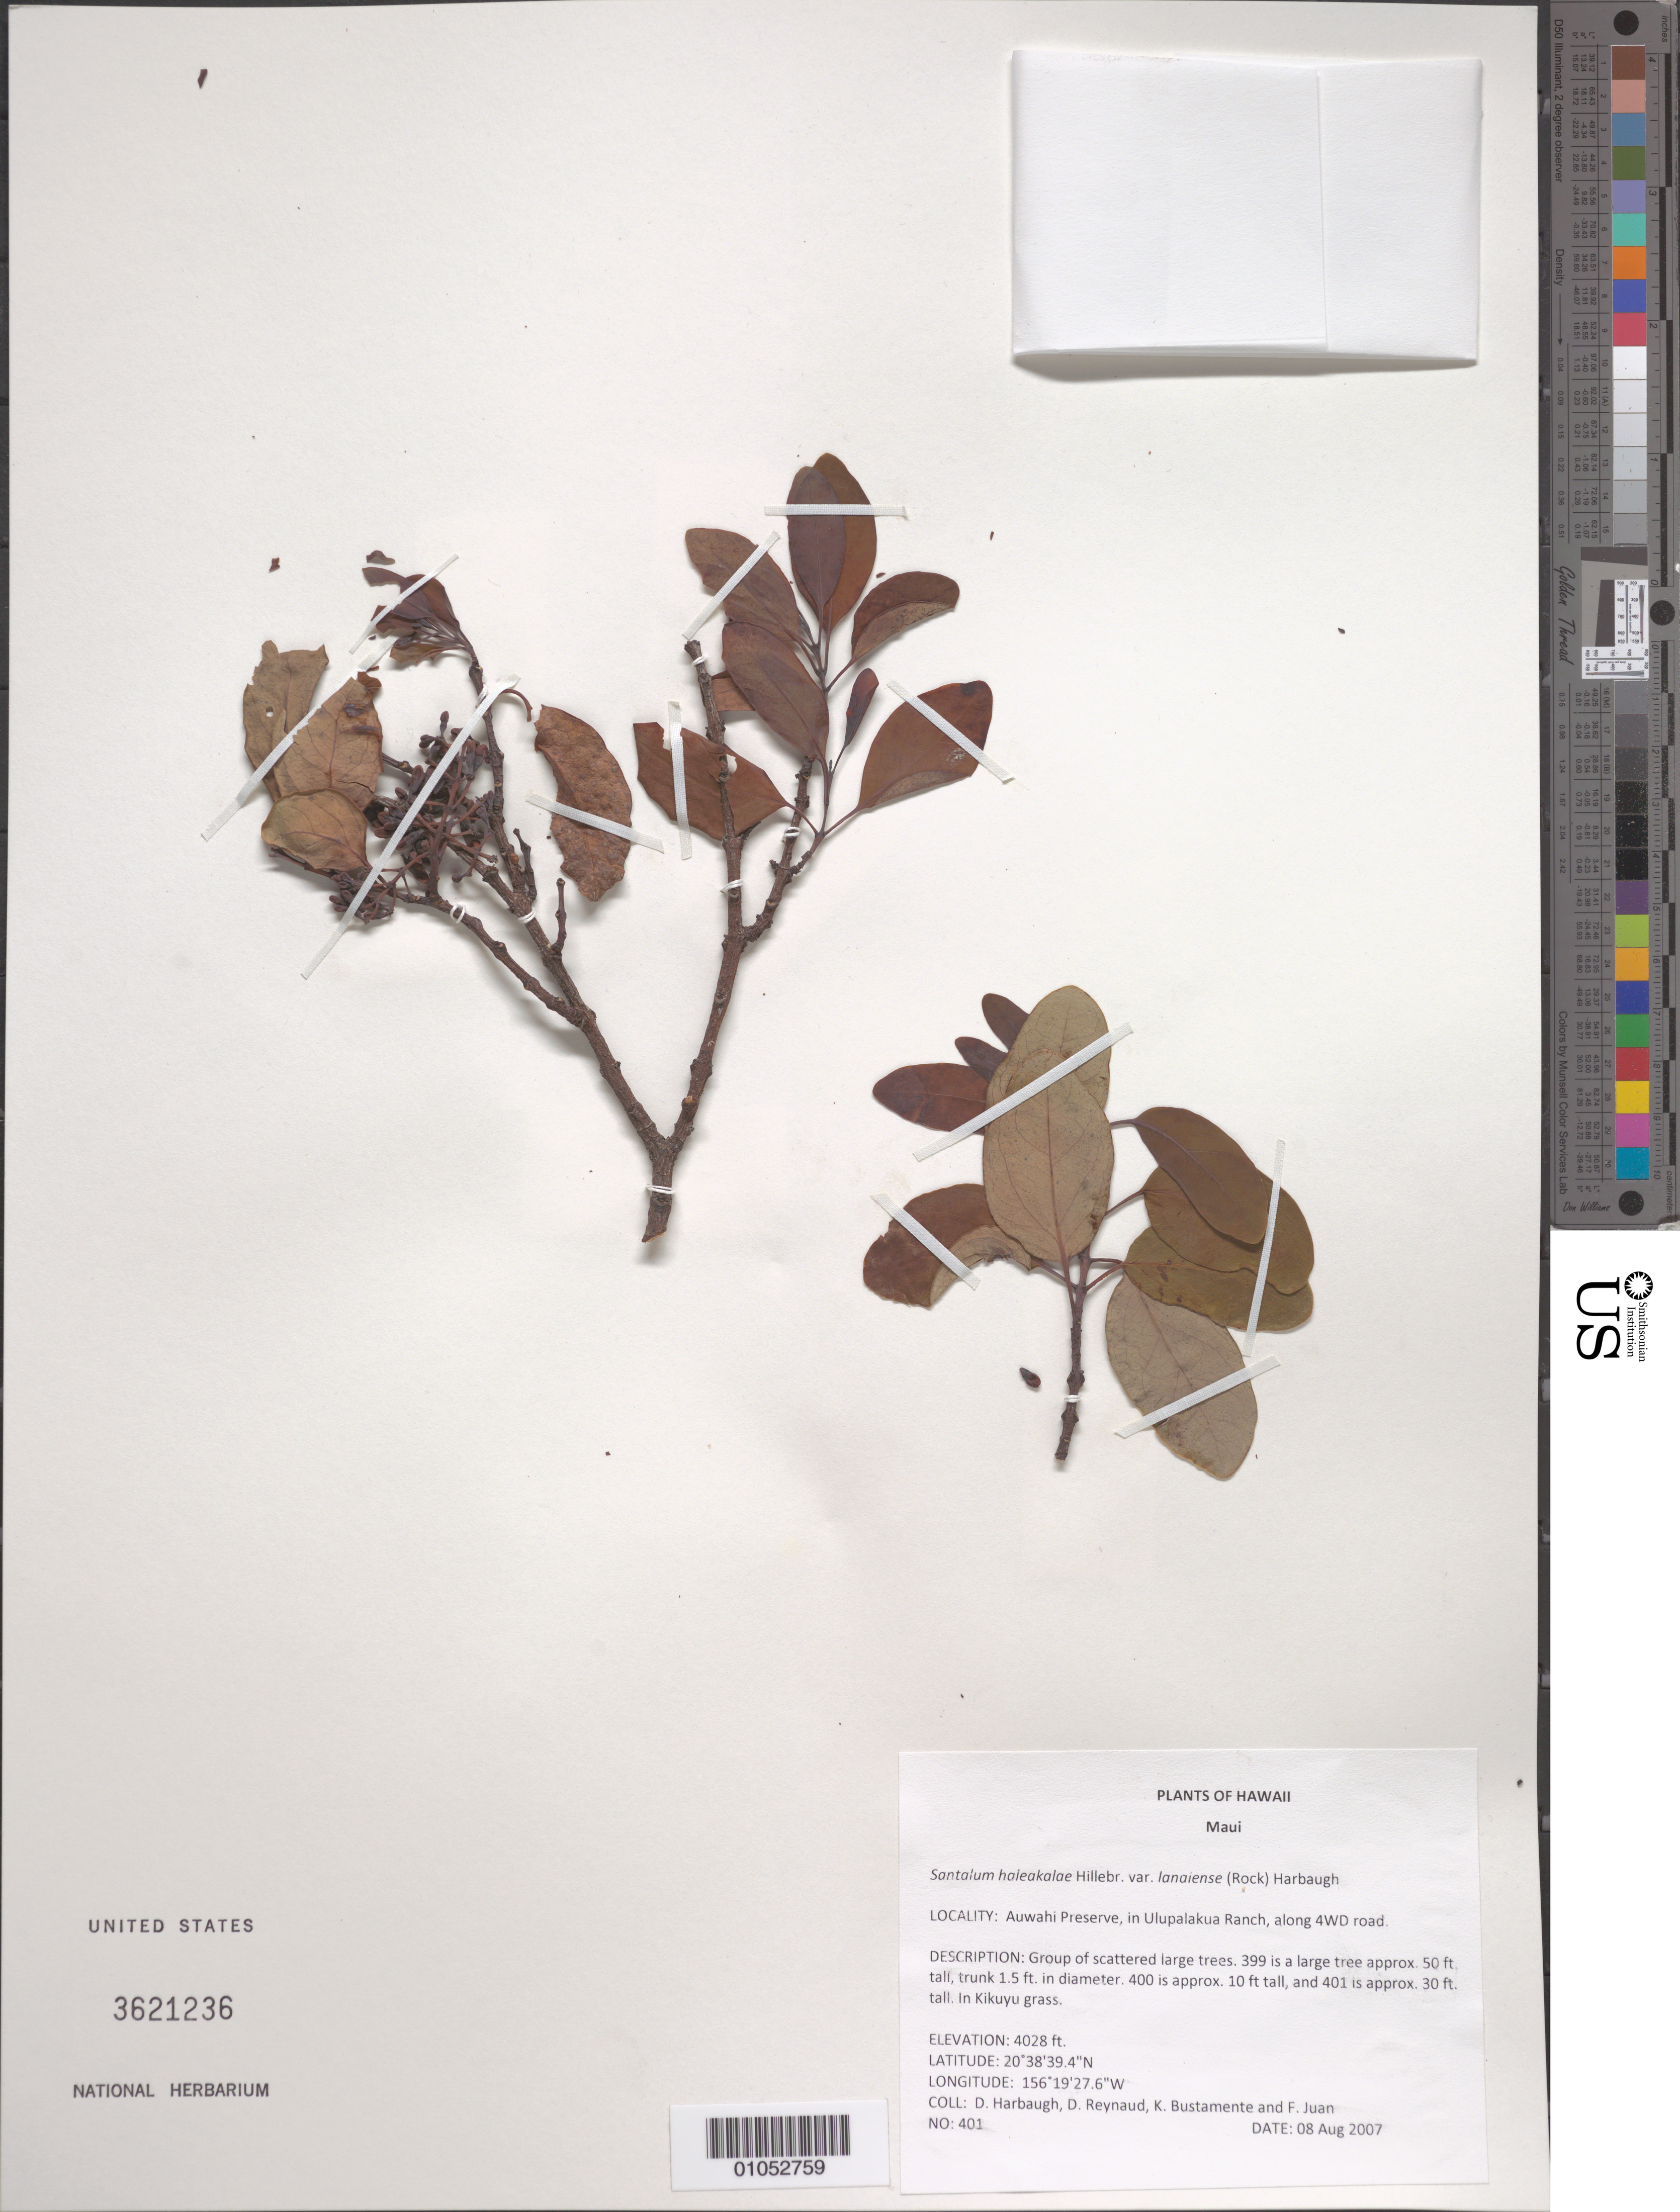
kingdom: Plantae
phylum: Tracheophyta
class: Magnoliopsida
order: Santalales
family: Santalaceae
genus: Santalum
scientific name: Santalum haleakalae var. lanaiense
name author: (Rock) Harbaugh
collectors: D. Harbaugh, D. Reynaud, K. M. Bustamente & F. Juan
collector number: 401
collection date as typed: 8 Aug 2007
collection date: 2007-08-08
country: United States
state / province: Hawaii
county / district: Maui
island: Maui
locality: Auwahi Preserve, in Ulupalakua Ranch, along 4WD road.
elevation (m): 1228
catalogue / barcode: US 3621236